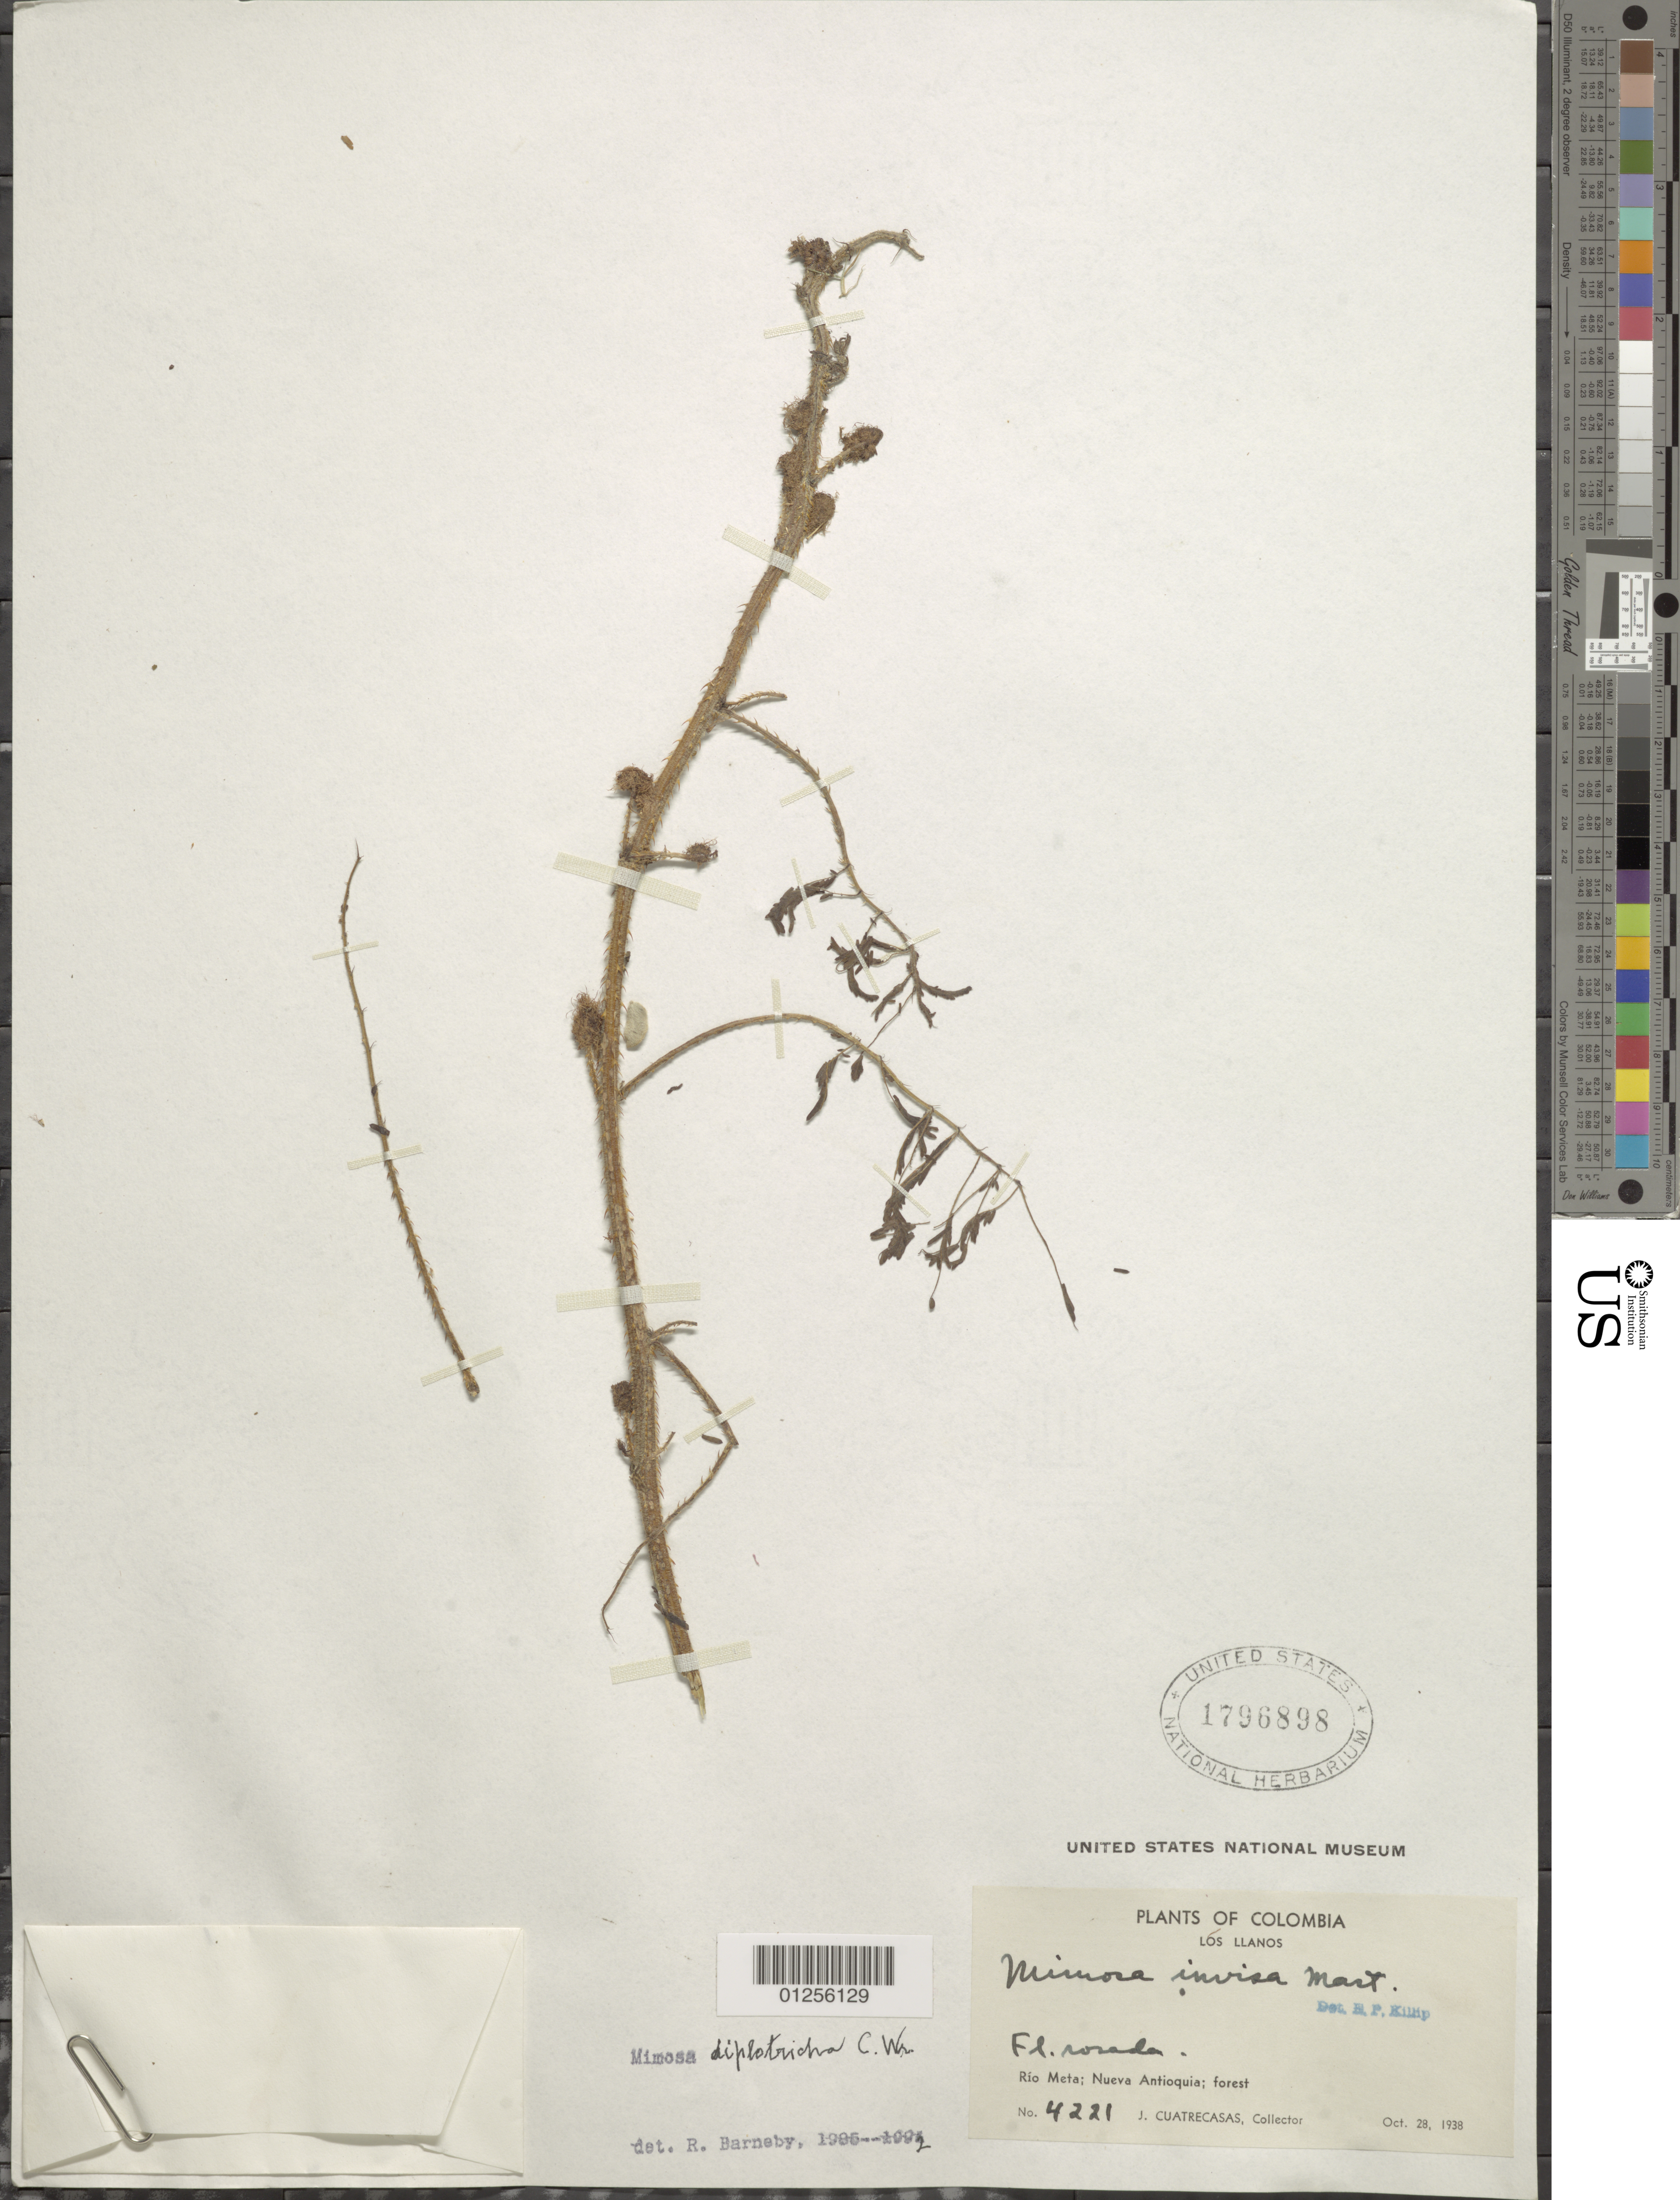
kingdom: Plantae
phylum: Tracheophyta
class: Magnoliopsida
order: Fabales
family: Fabaceae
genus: Mimosa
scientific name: Mimosa diplotricha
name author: C. Wright in Sauvalle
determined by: Barneby, Rupert C., (NY)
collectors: J. Cuatrecasas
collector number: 4221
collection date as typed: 28 October 1938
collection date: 1938-10-28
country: Colombia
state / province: Metá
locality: Rio Meta: Nueva Antioquia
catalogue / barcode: US 1796898